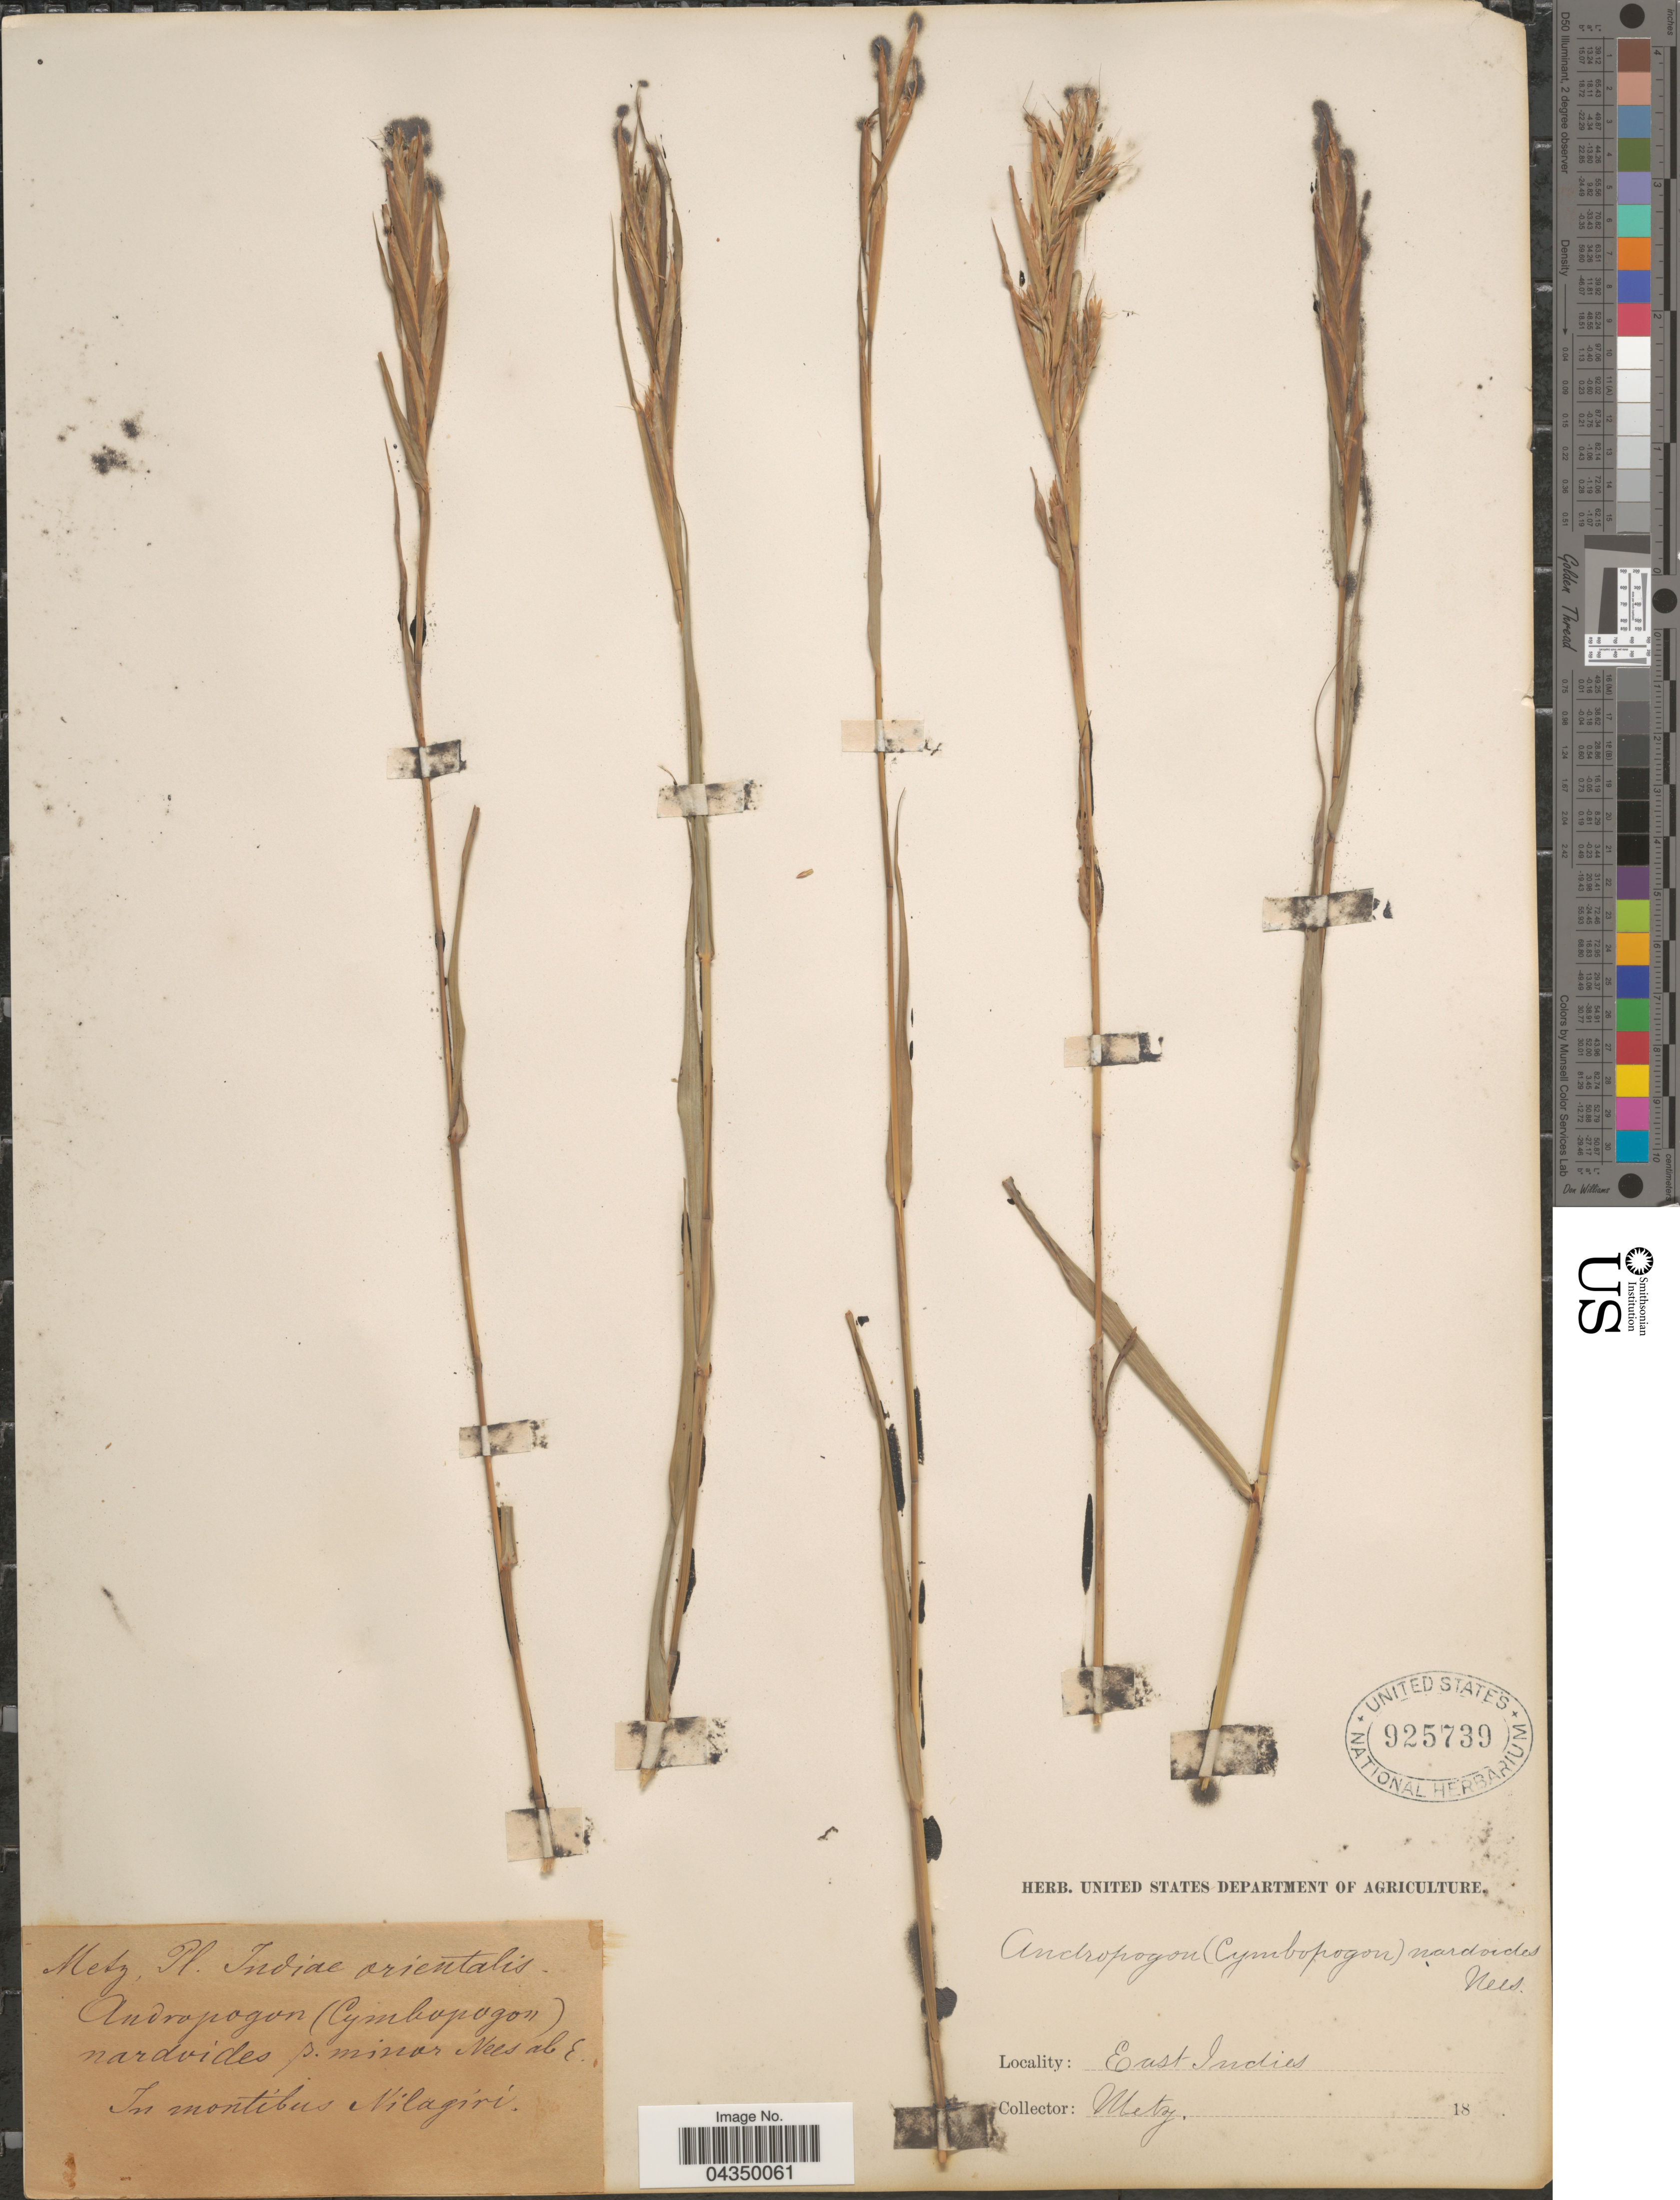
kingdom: Plantae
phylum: Tracheophyta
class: Liliopsida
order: Poales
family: Poaceae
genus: Cymbopogon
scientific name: Cymbopogon polyneuros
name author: Stapf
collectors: -. Metz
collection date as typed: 18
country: India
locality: Indiae orientalis. In montibus Nilagiri. East Indies.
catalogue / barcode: US 925739